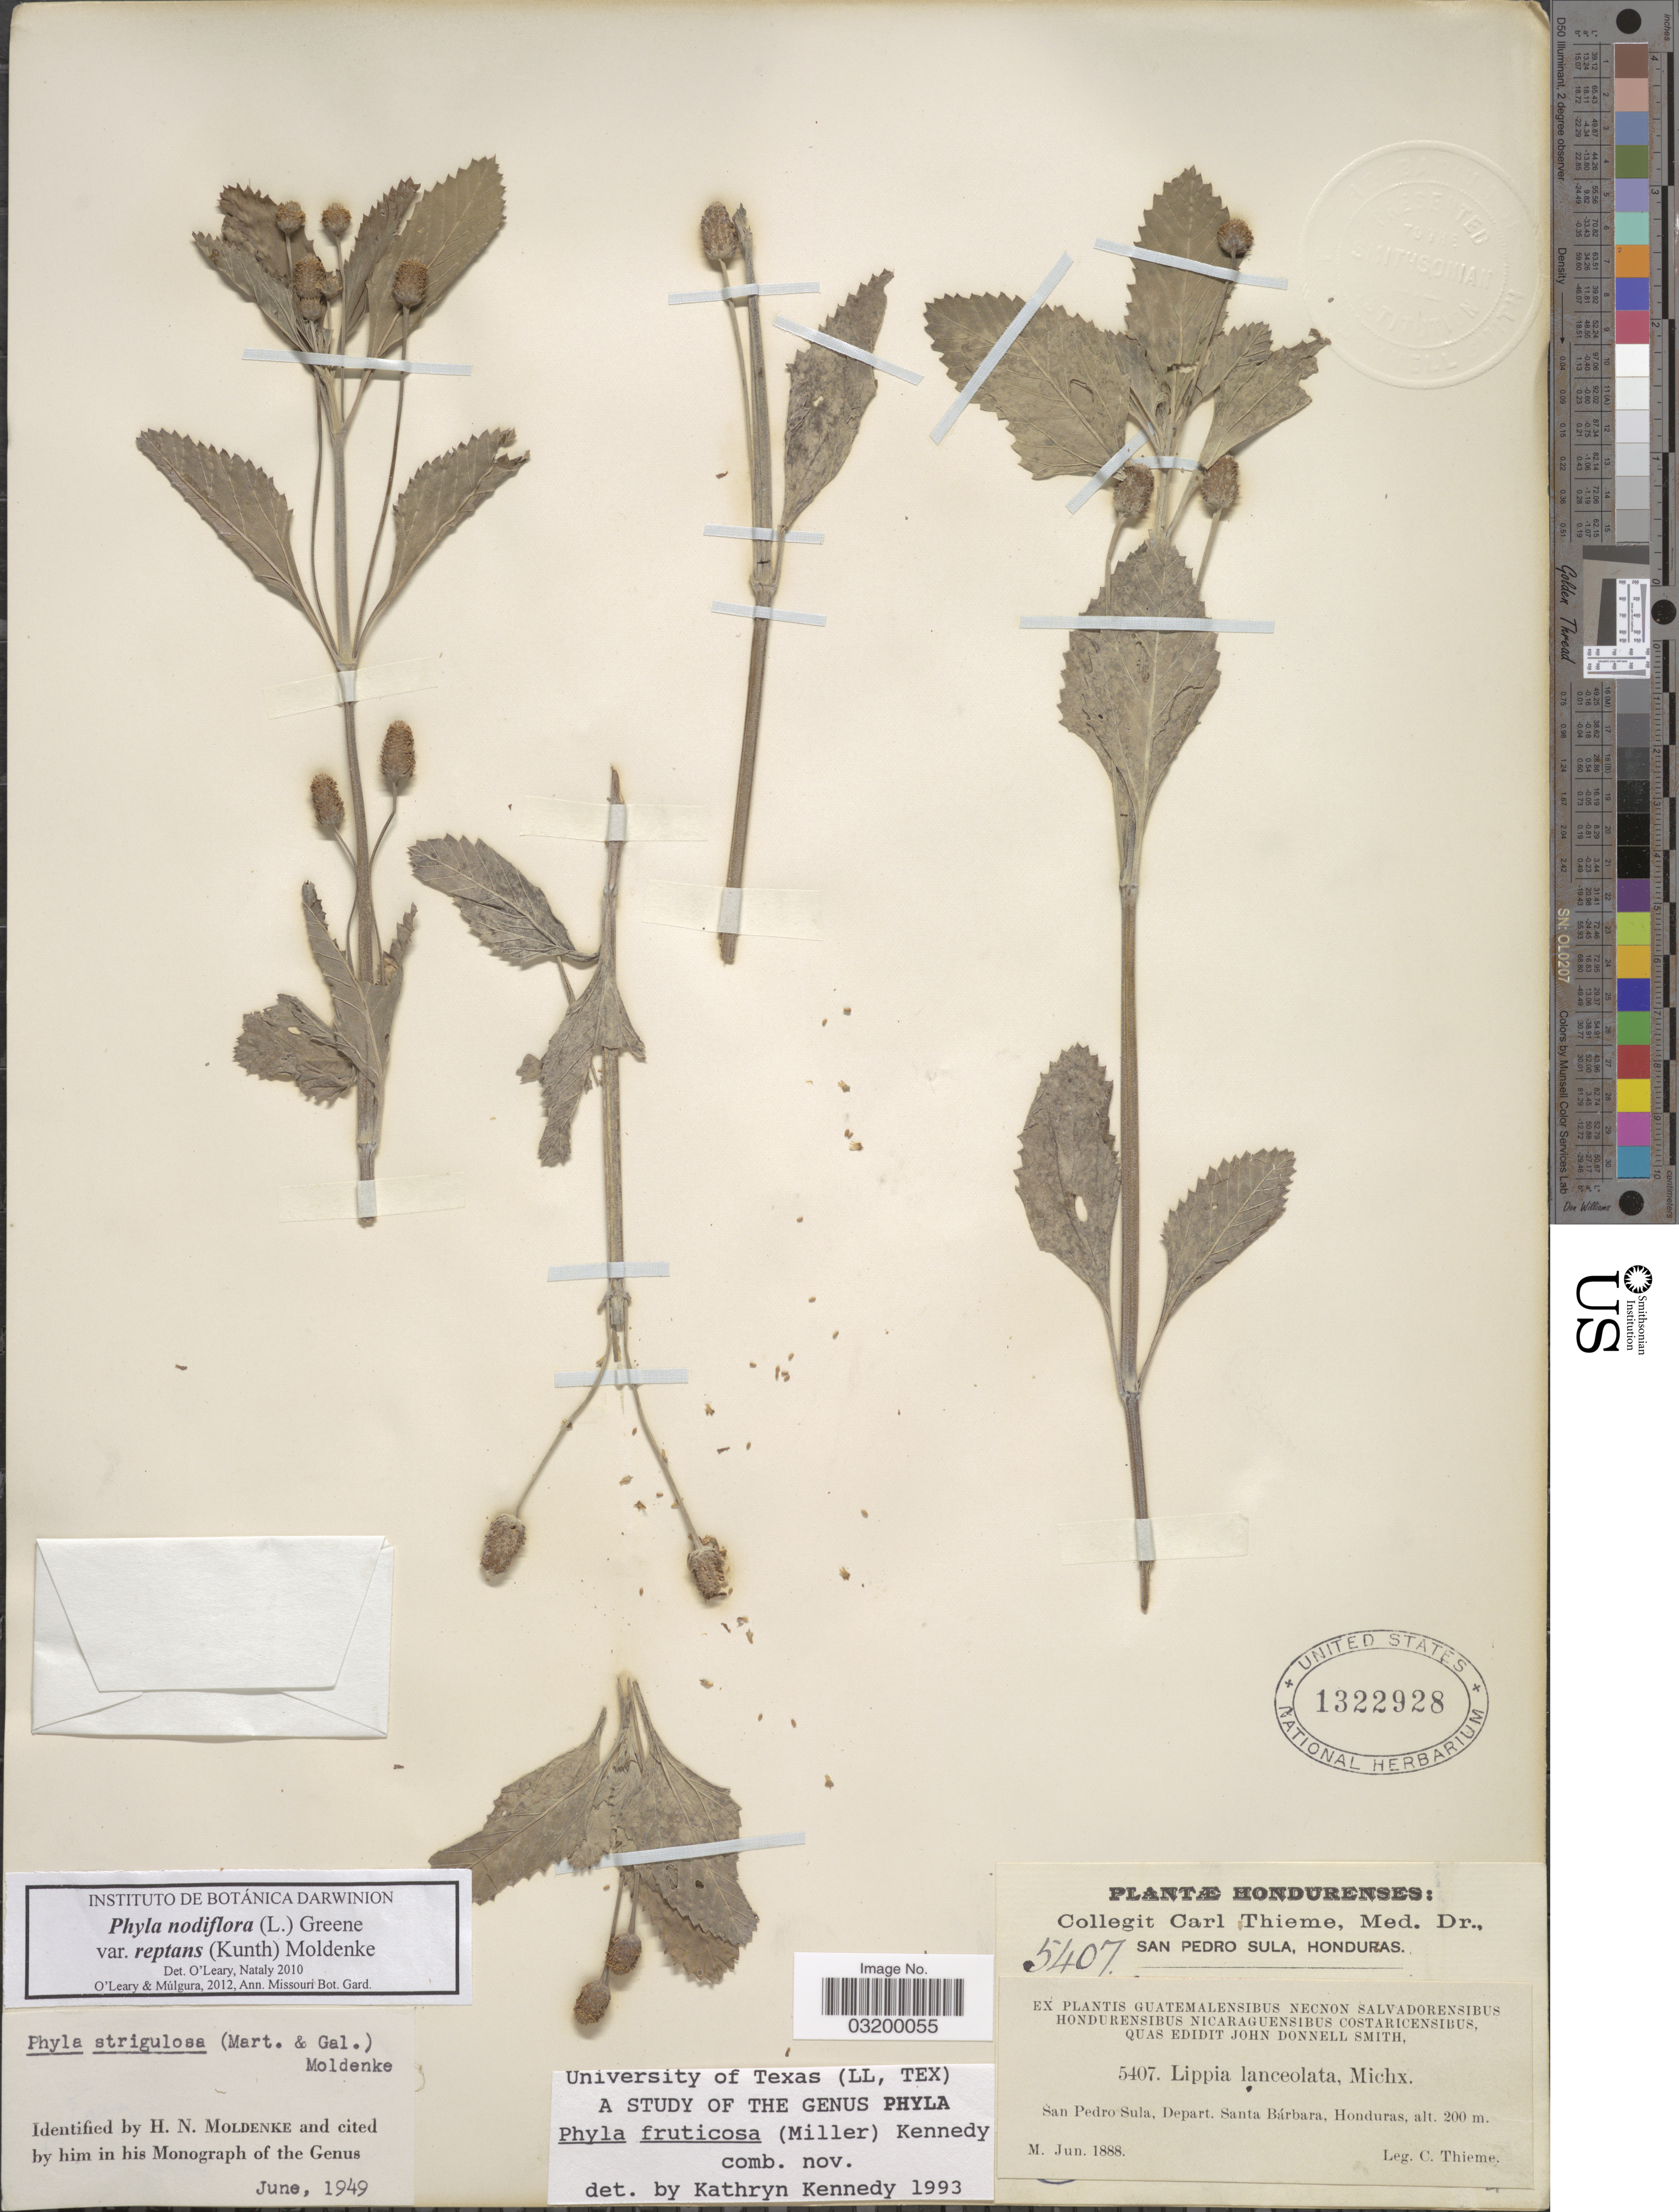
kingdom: Plantae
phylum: Tracheophyta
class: Magnoliopsida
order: Lamiales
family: Verbenaceae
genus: Phyla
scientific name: Phyla nodiflora var. reptans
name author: (Kunth) Moldenke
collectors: C. Thieme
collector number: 5407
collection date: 1888-06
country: Honduras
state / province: Santa Bárbara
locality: San Pedro Sula, Depart. Santa Bárbara.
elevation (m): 200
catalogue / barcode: US 1322928